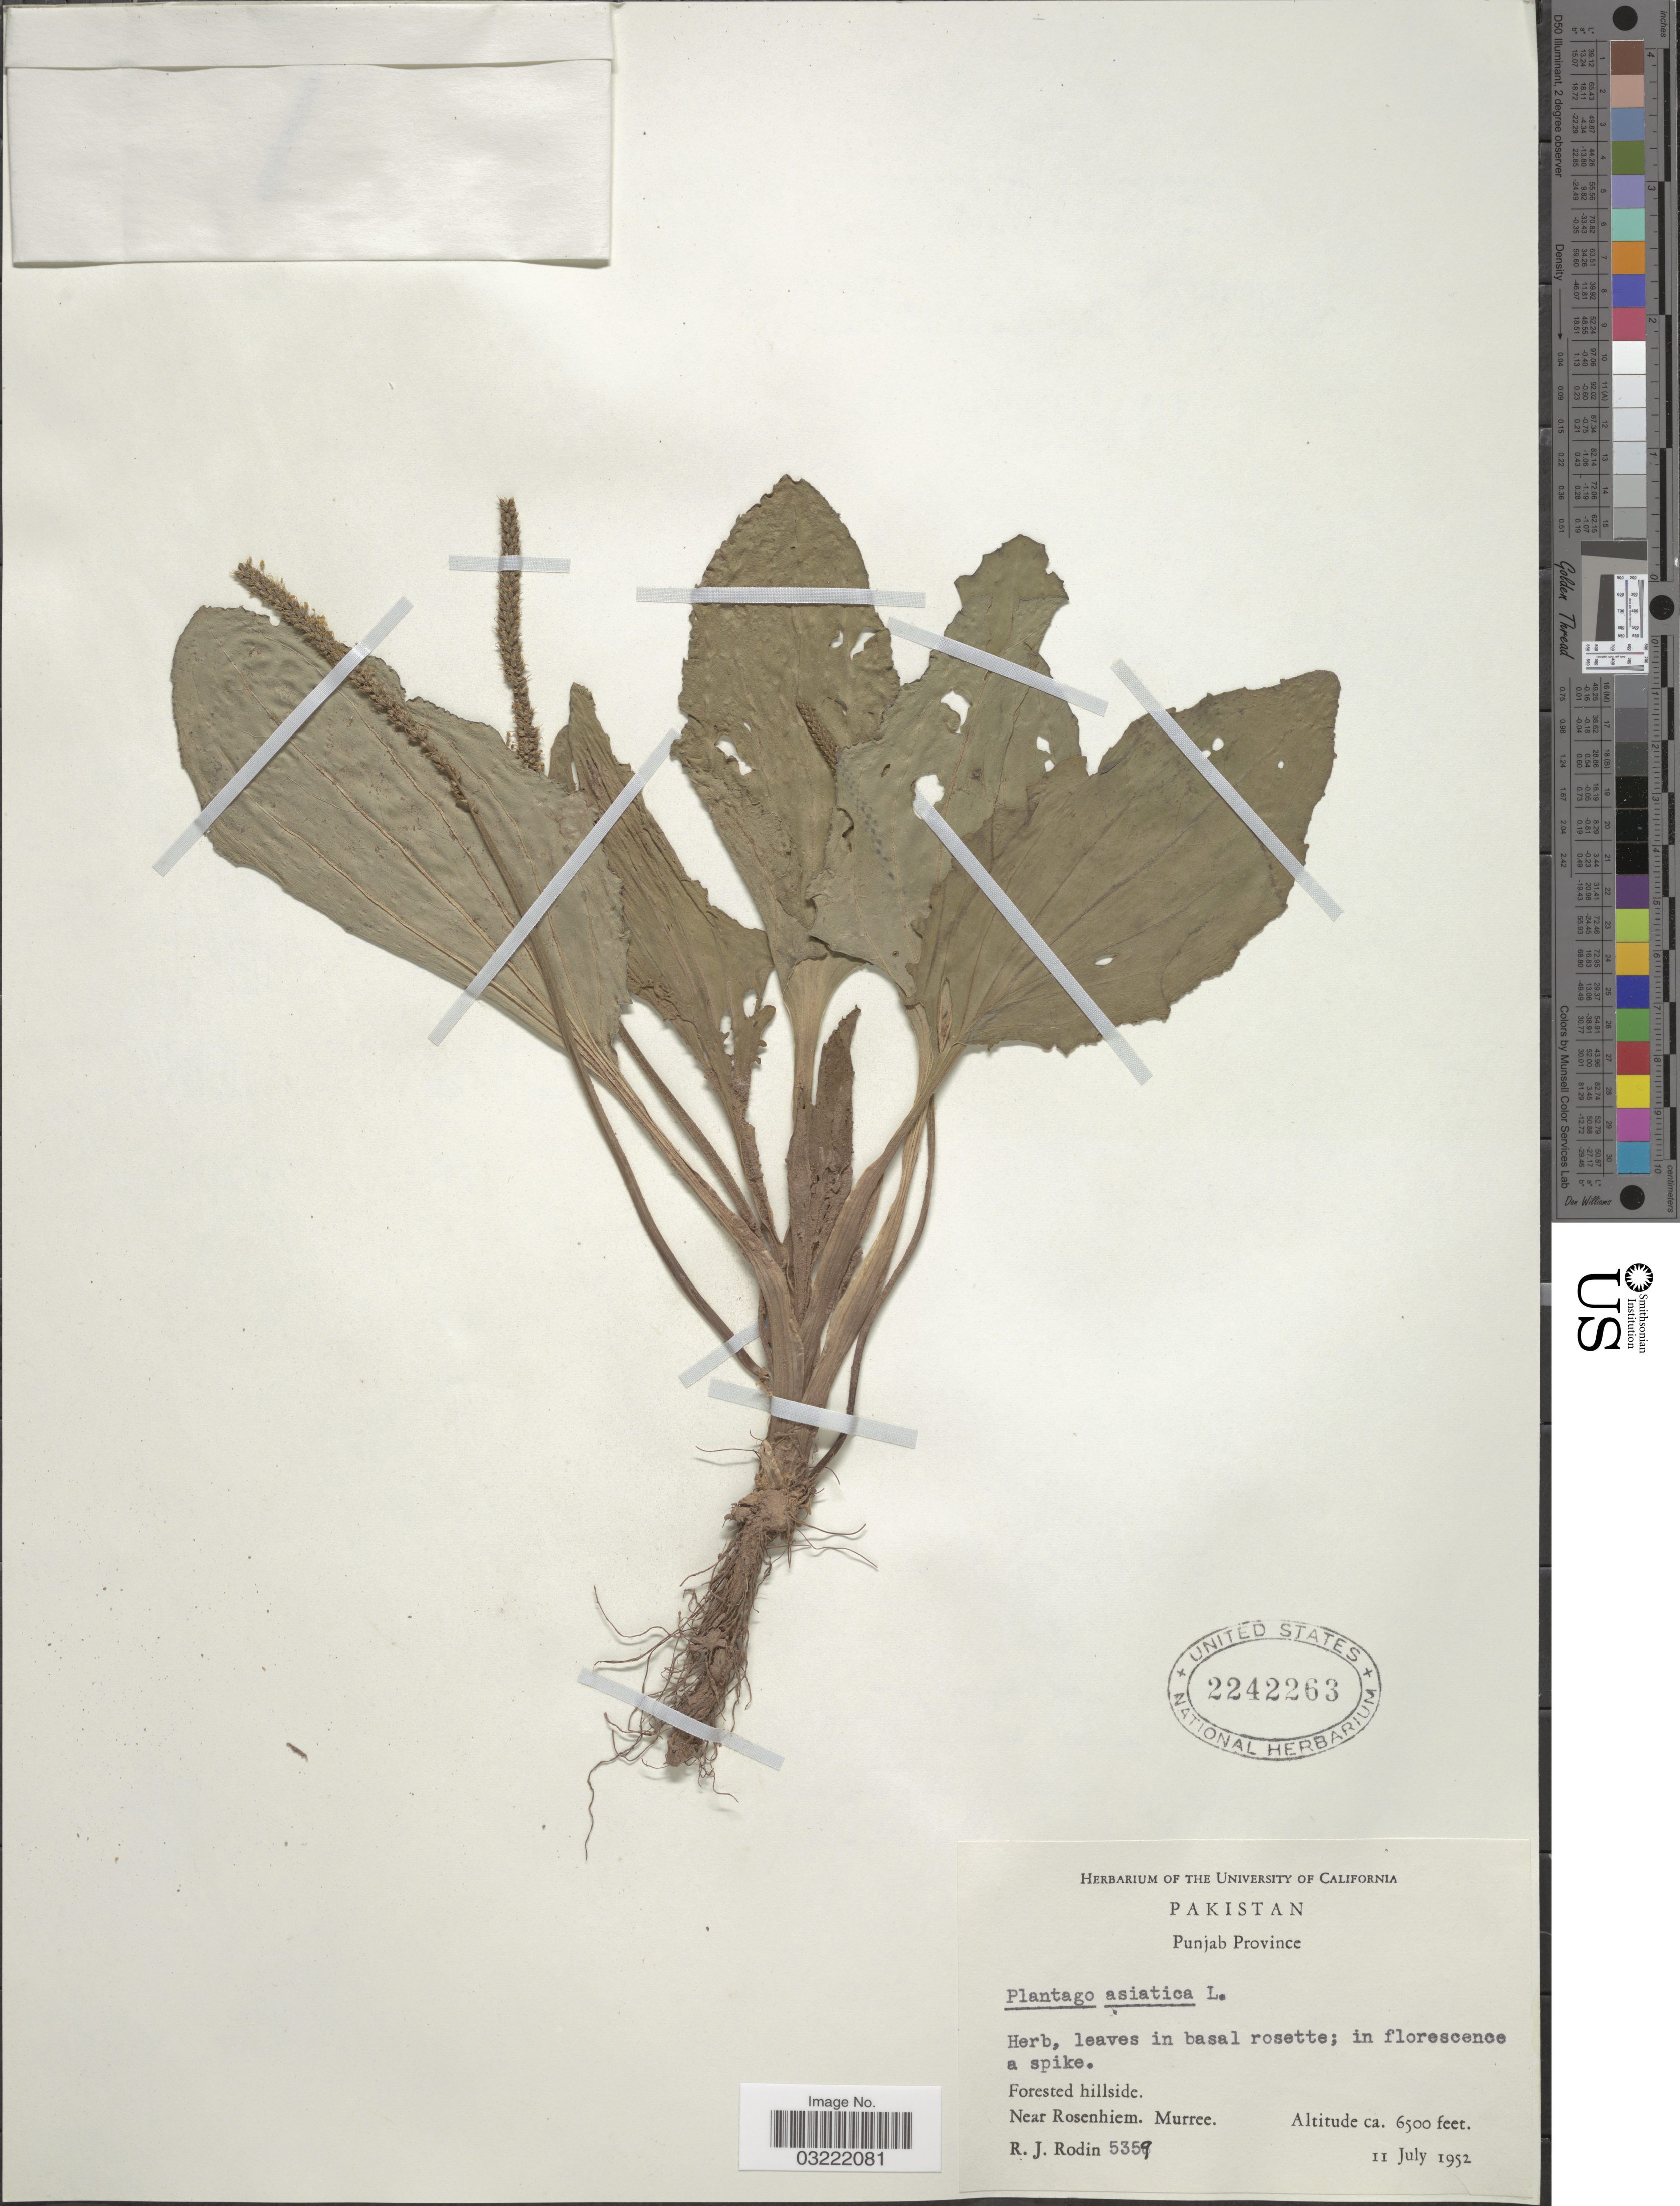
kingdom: Plantae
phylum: Tracheophyta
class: Magnoliopsida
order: Lamiales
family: Plantaginaceae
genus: Plantago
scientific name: Plantago asiatica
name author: L.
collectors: R. J. Rodin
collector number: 5359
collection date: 1952-07-11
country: Pakistan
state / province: Punjab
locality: Near Rosenhiem. Murree.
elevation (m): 1981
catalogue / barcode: US 2242263